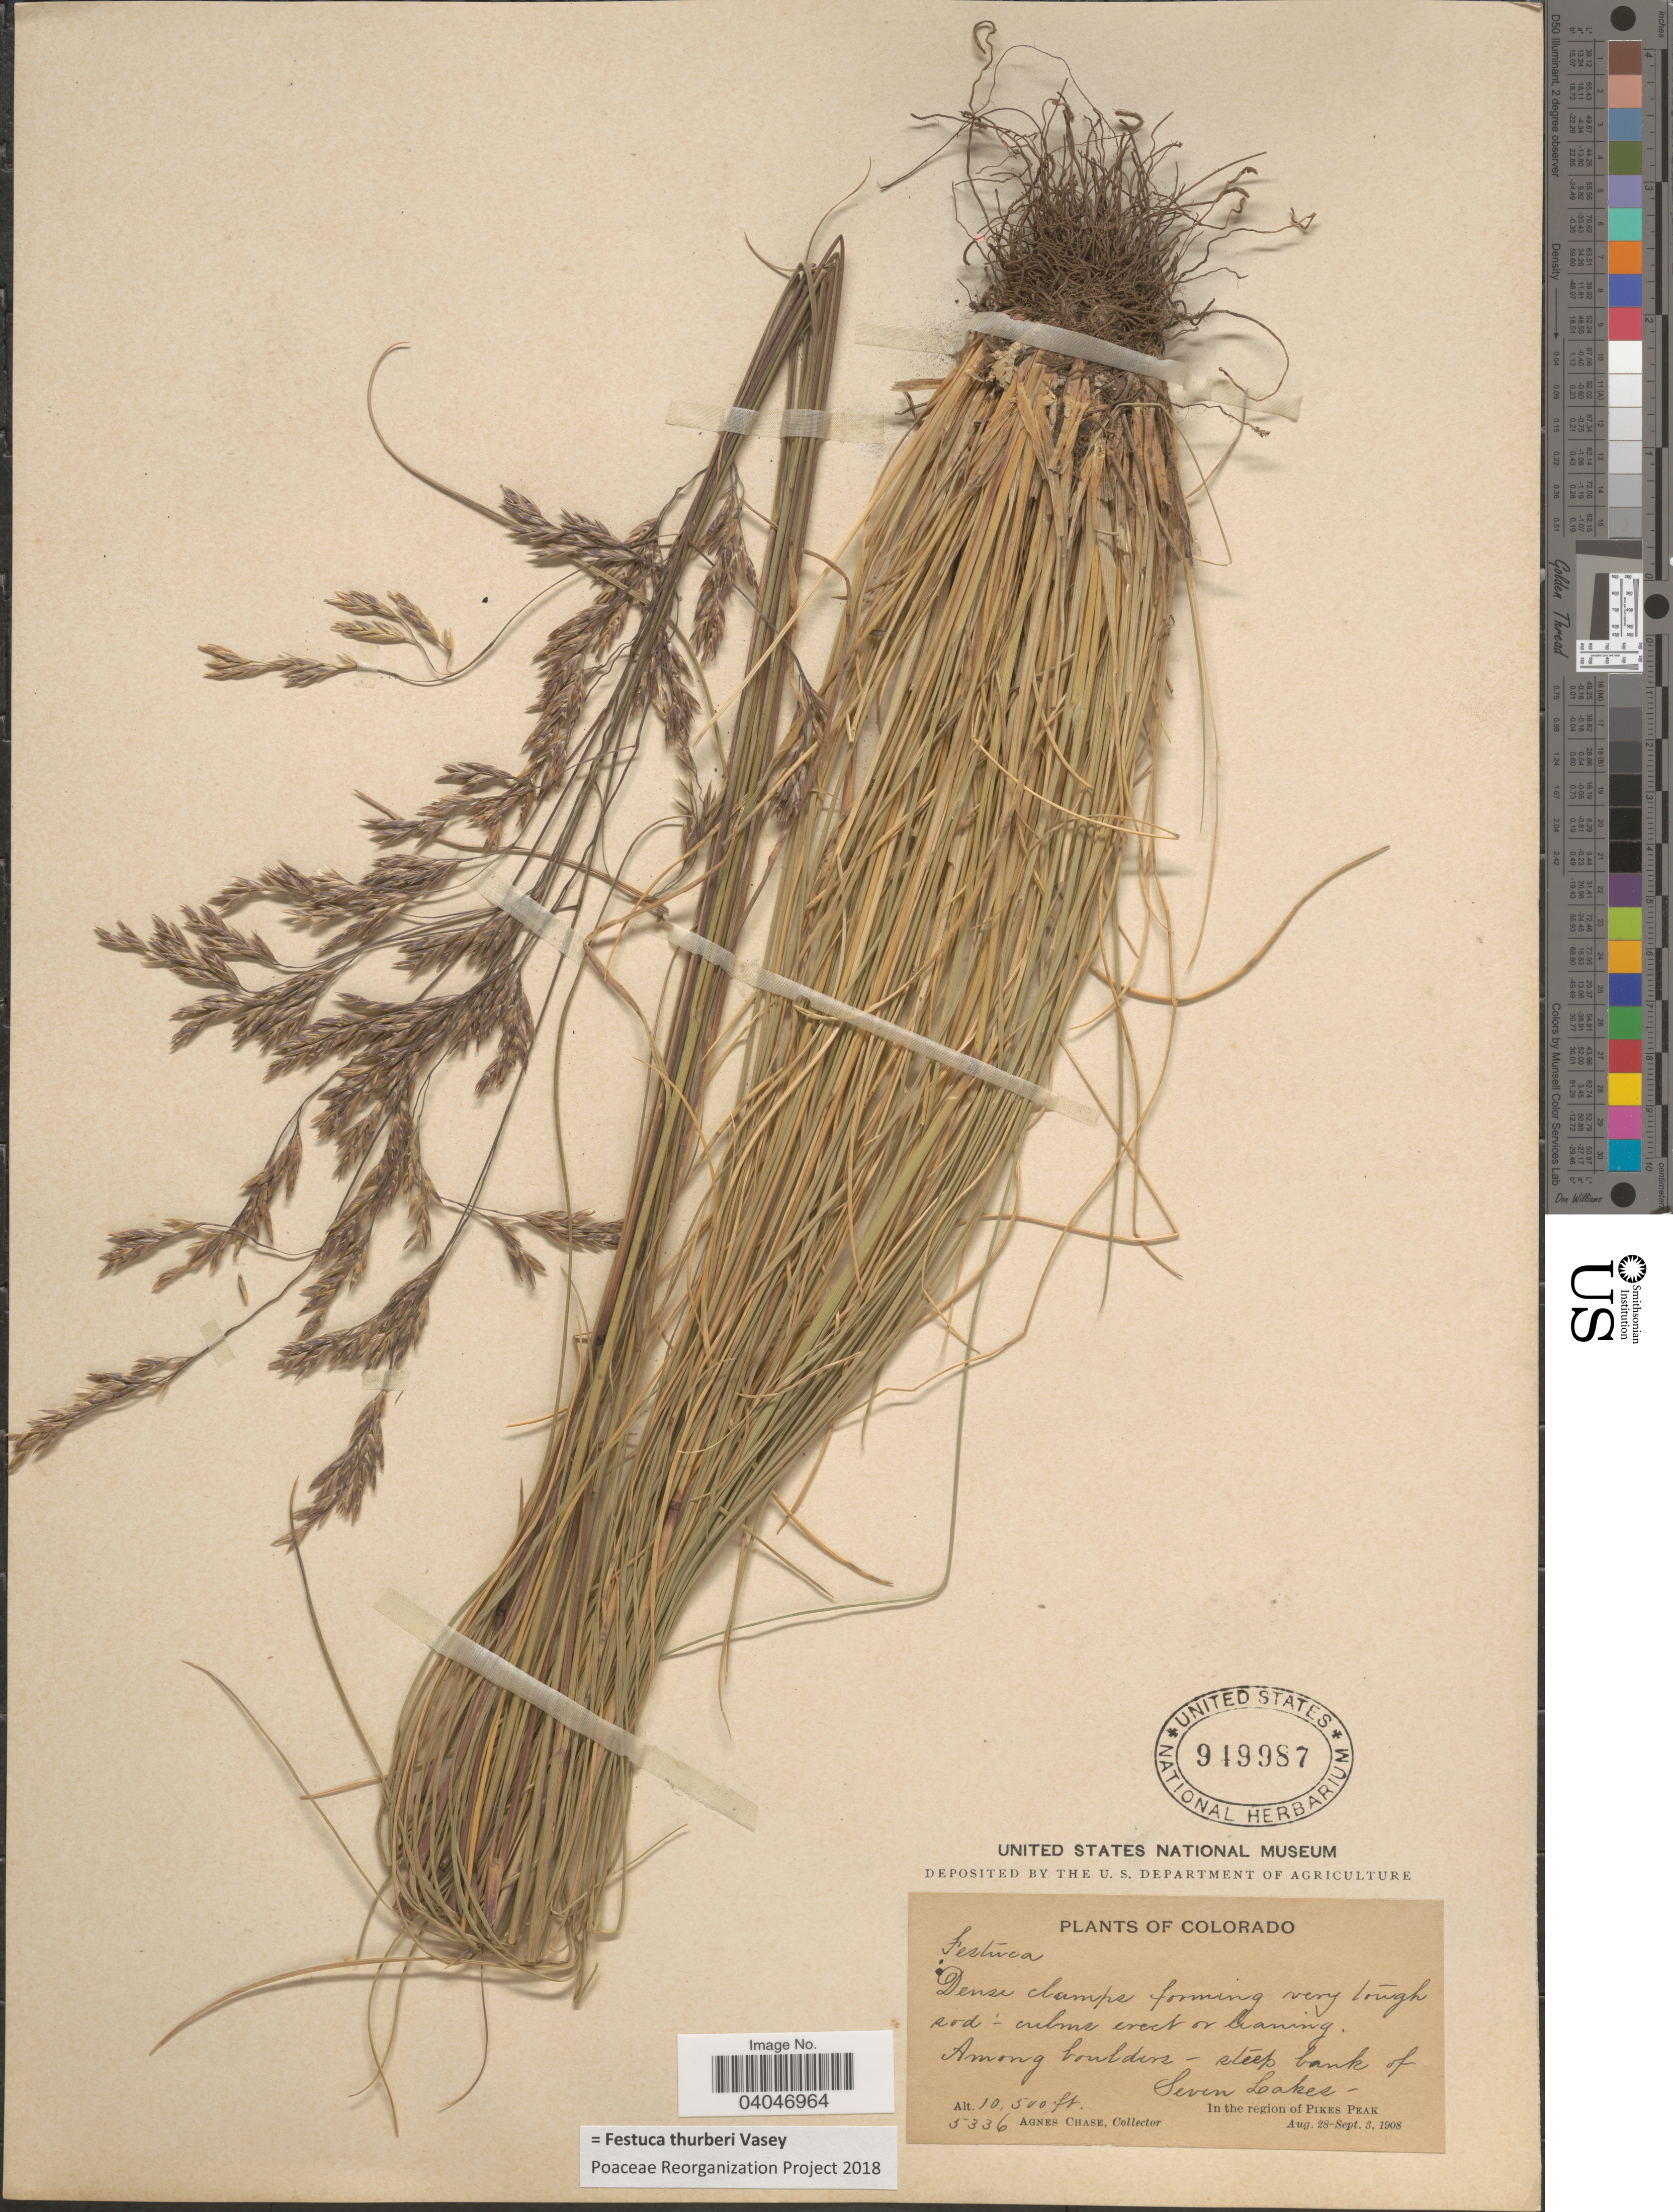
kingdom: Plantae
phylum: Tracheophyta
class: Liliopsida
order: Poales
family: Poaceae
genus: Festuca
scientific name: Festuca thurberi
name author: Vasey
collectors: A. Chase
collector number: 5336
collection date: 1908-08-28/1908-09-03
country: United States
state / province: Colorado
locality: Seven Lakes. In the region of Pikes Peak.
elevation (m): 3200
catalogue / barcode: US 949987